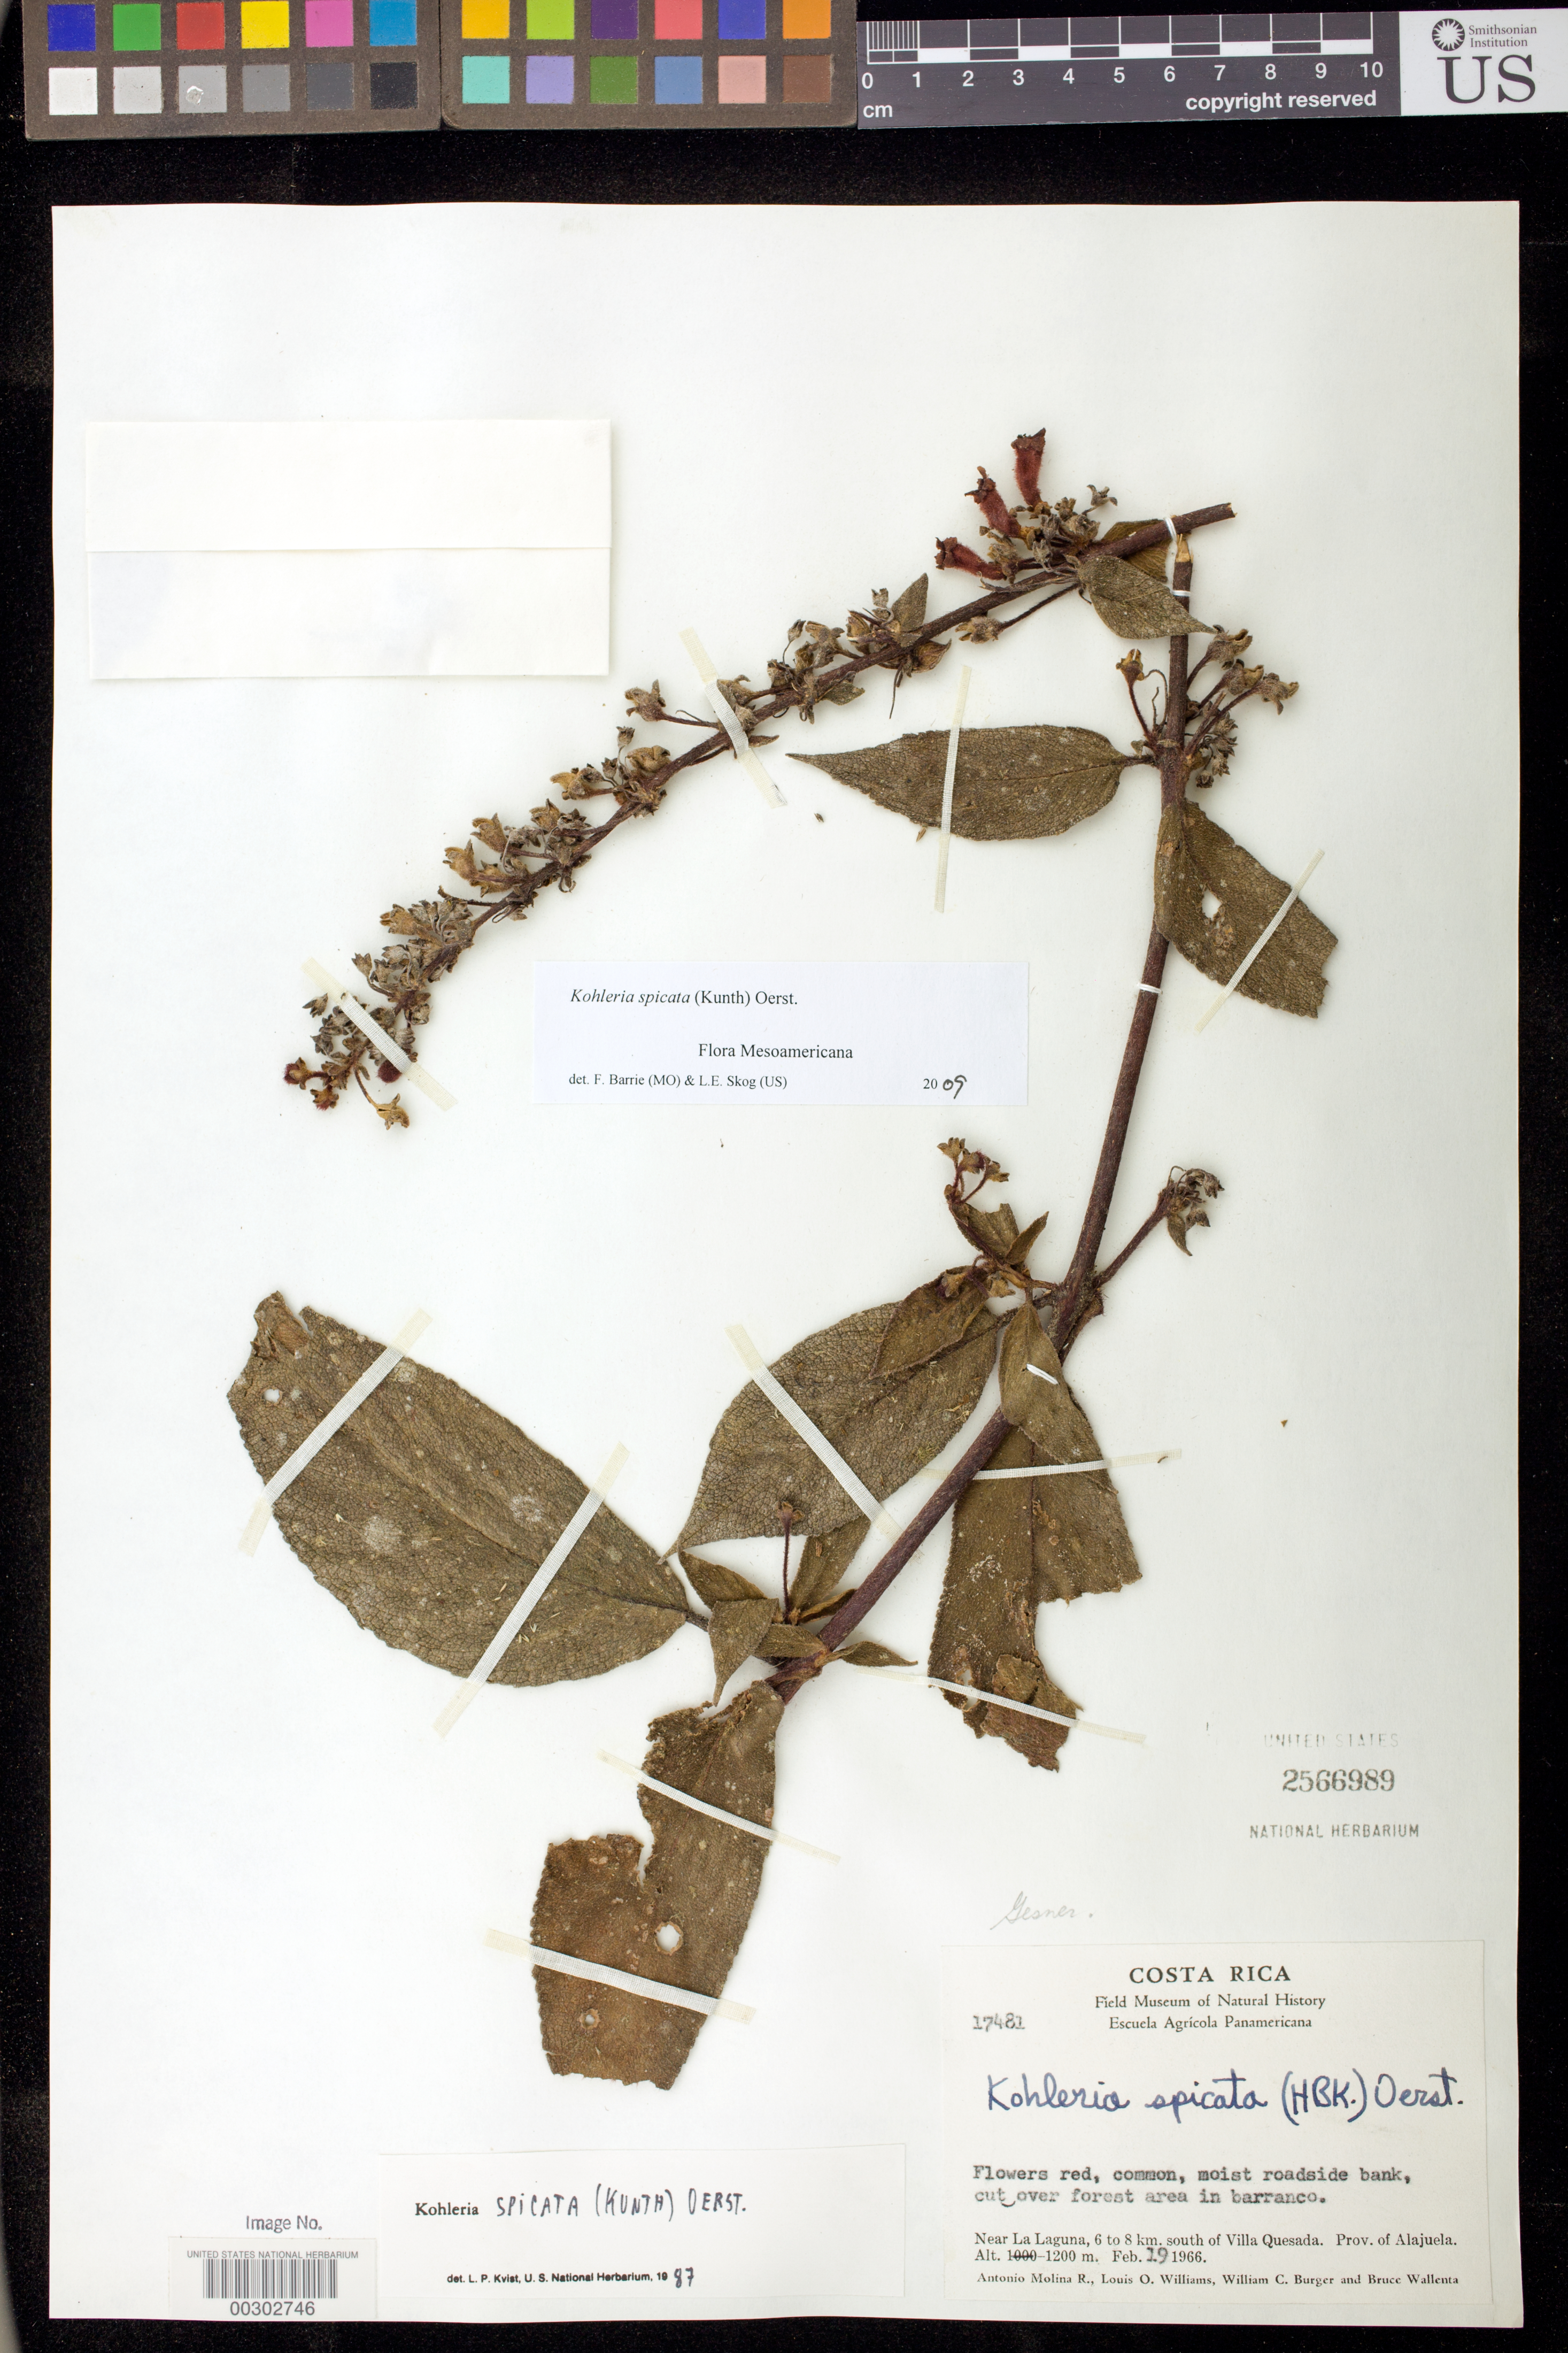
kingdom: Plantae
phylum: Tracheophyta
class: Magnoliopsida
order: Lamiales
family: Gesneriaceae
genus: Kohleria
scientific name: Kohleria spicata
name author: (Kunth) Oerst.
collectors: A. Molina R., L. O. Williams, W. Burger & B. Wallenta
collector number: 17481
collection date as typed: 19 Feb 1966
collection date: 1966-02-19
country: Costa Rica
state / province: Alajuela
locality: Near La Laguna, 6-8 km S of Villa Quesada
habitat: moist roadside bank, cutover forest area in barranco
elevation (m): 1200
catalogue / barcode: US 2566989